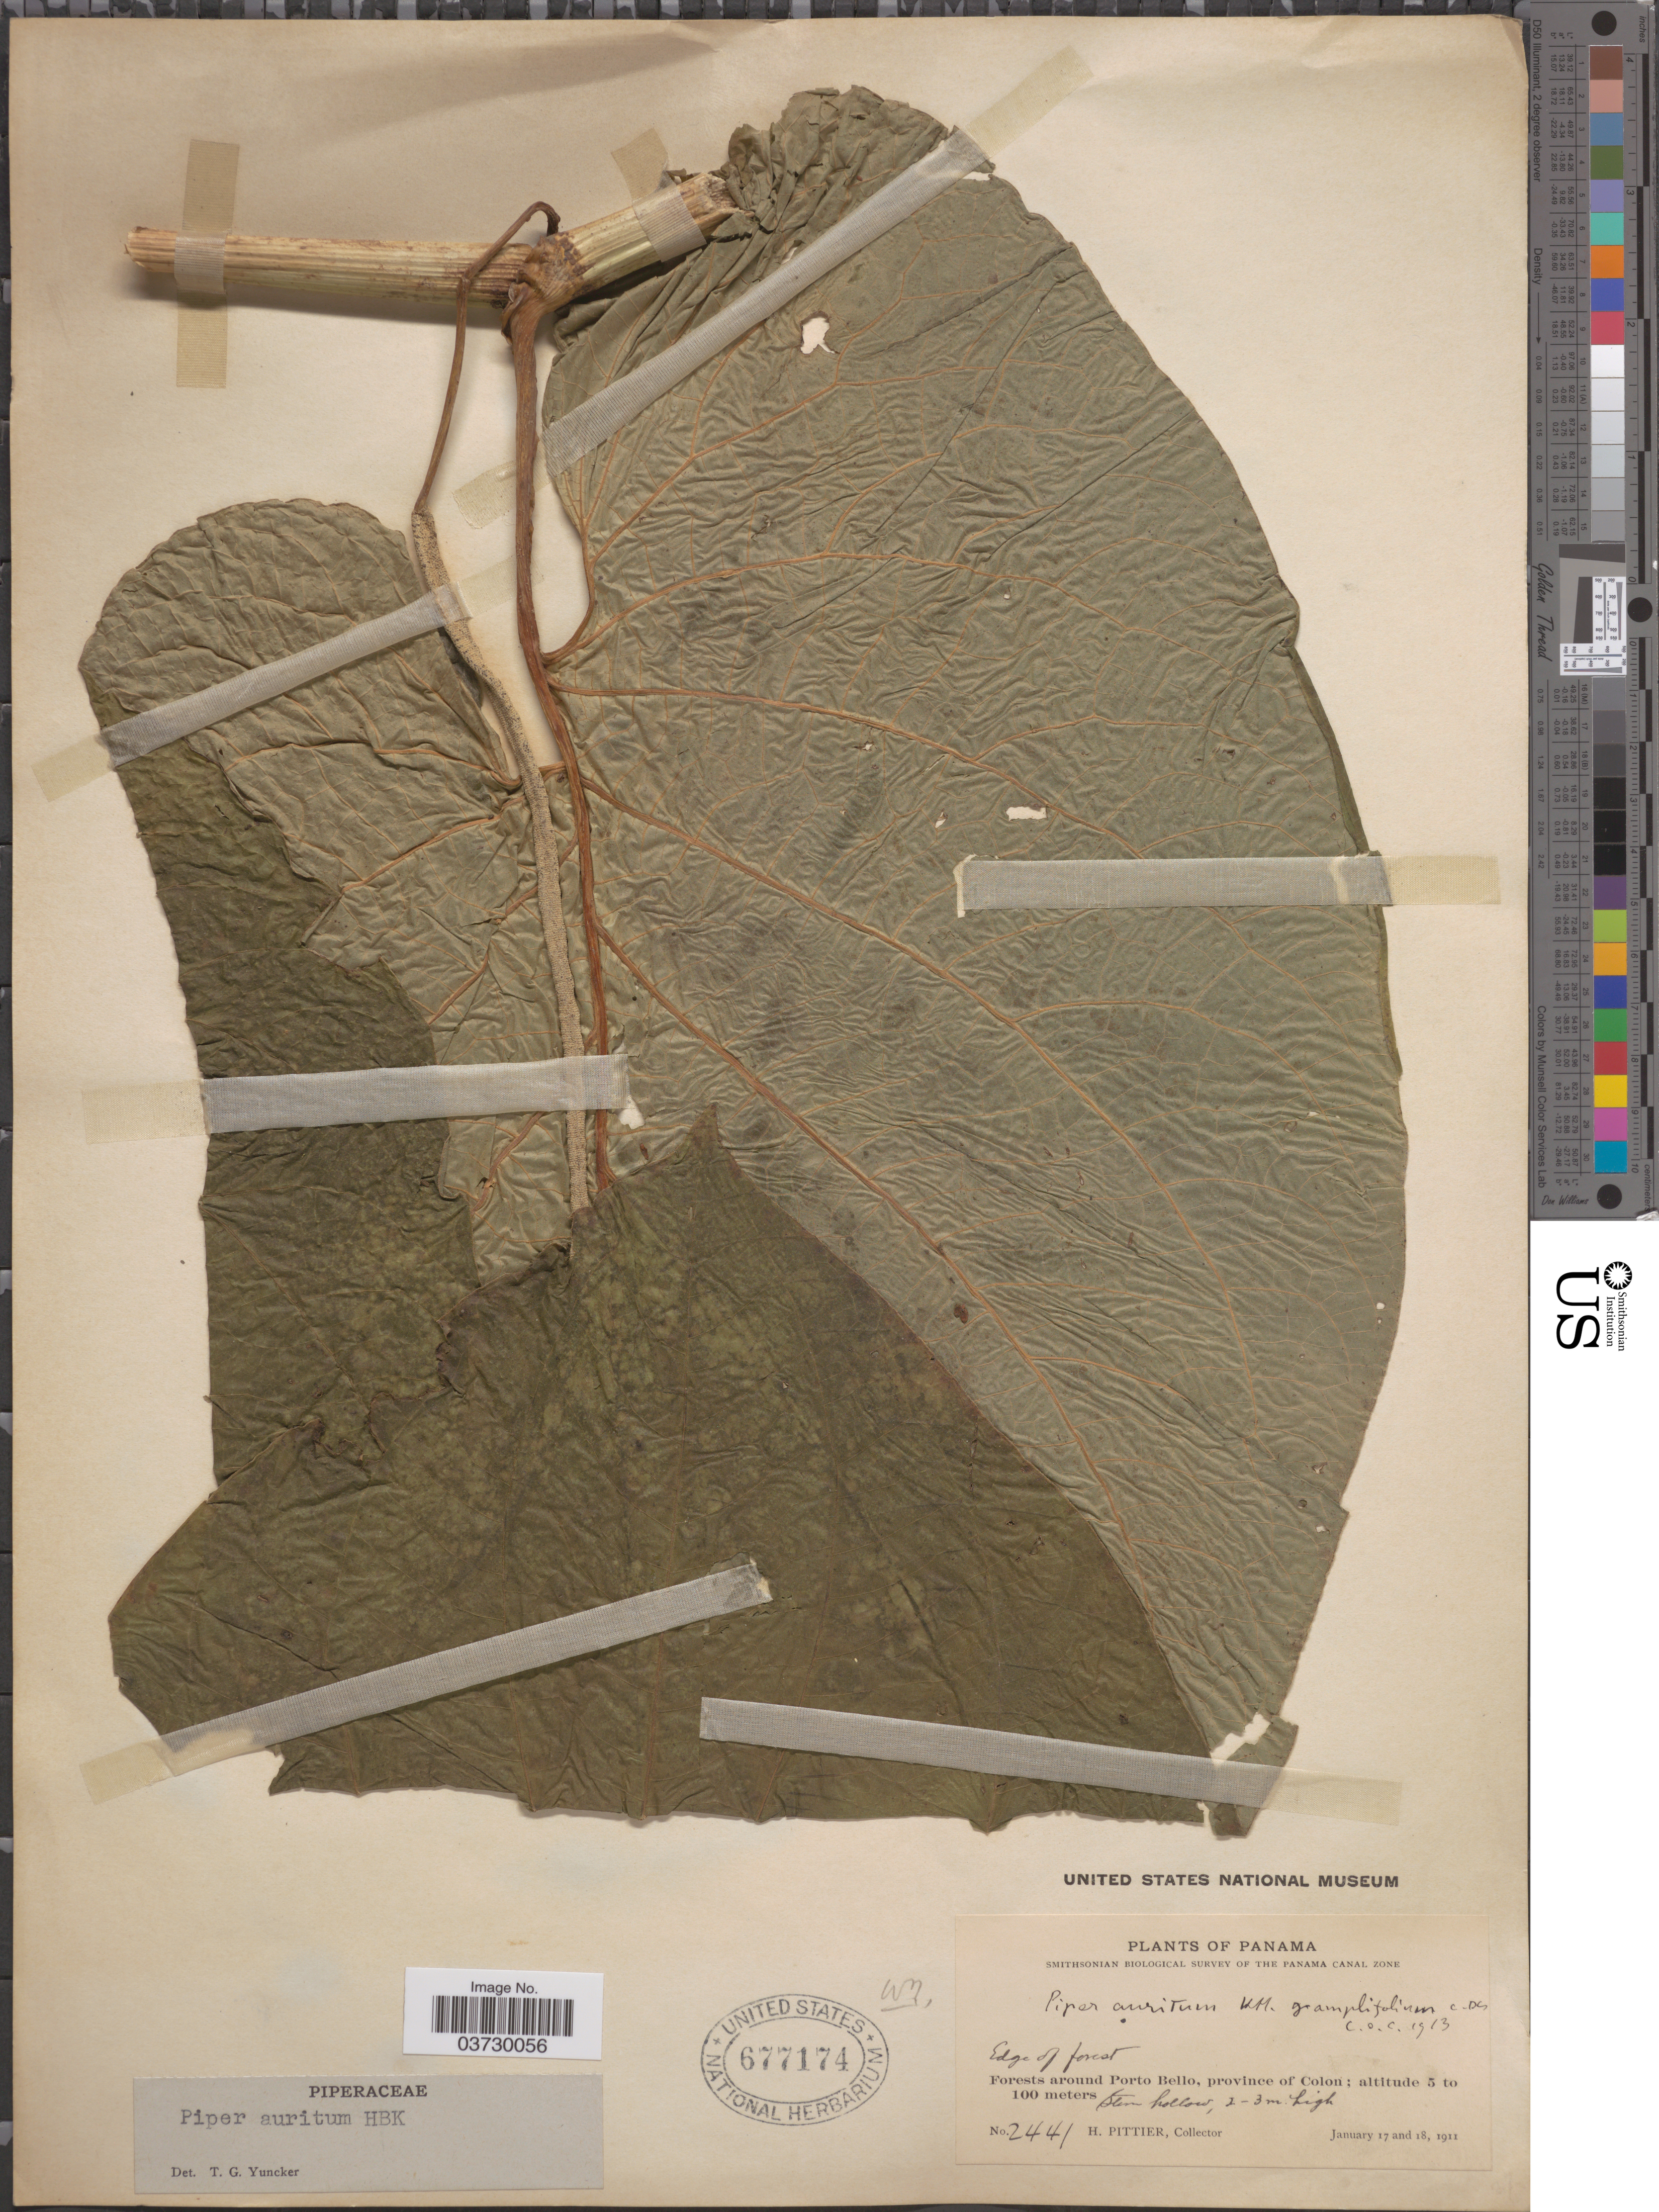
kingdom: Plantae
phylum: Tracheophyta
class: Magnoliopsida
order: Piperales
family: Piperaceae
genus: Piper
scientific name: Piper auritum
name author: Kunth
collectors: H. F. Pittier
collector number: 2441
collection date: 1911-01-17/1911-01-18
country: Panama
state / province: Colón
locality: The Panama Canal Zone. Forests around Porto Bello.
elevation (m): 5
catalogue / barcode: US 677174